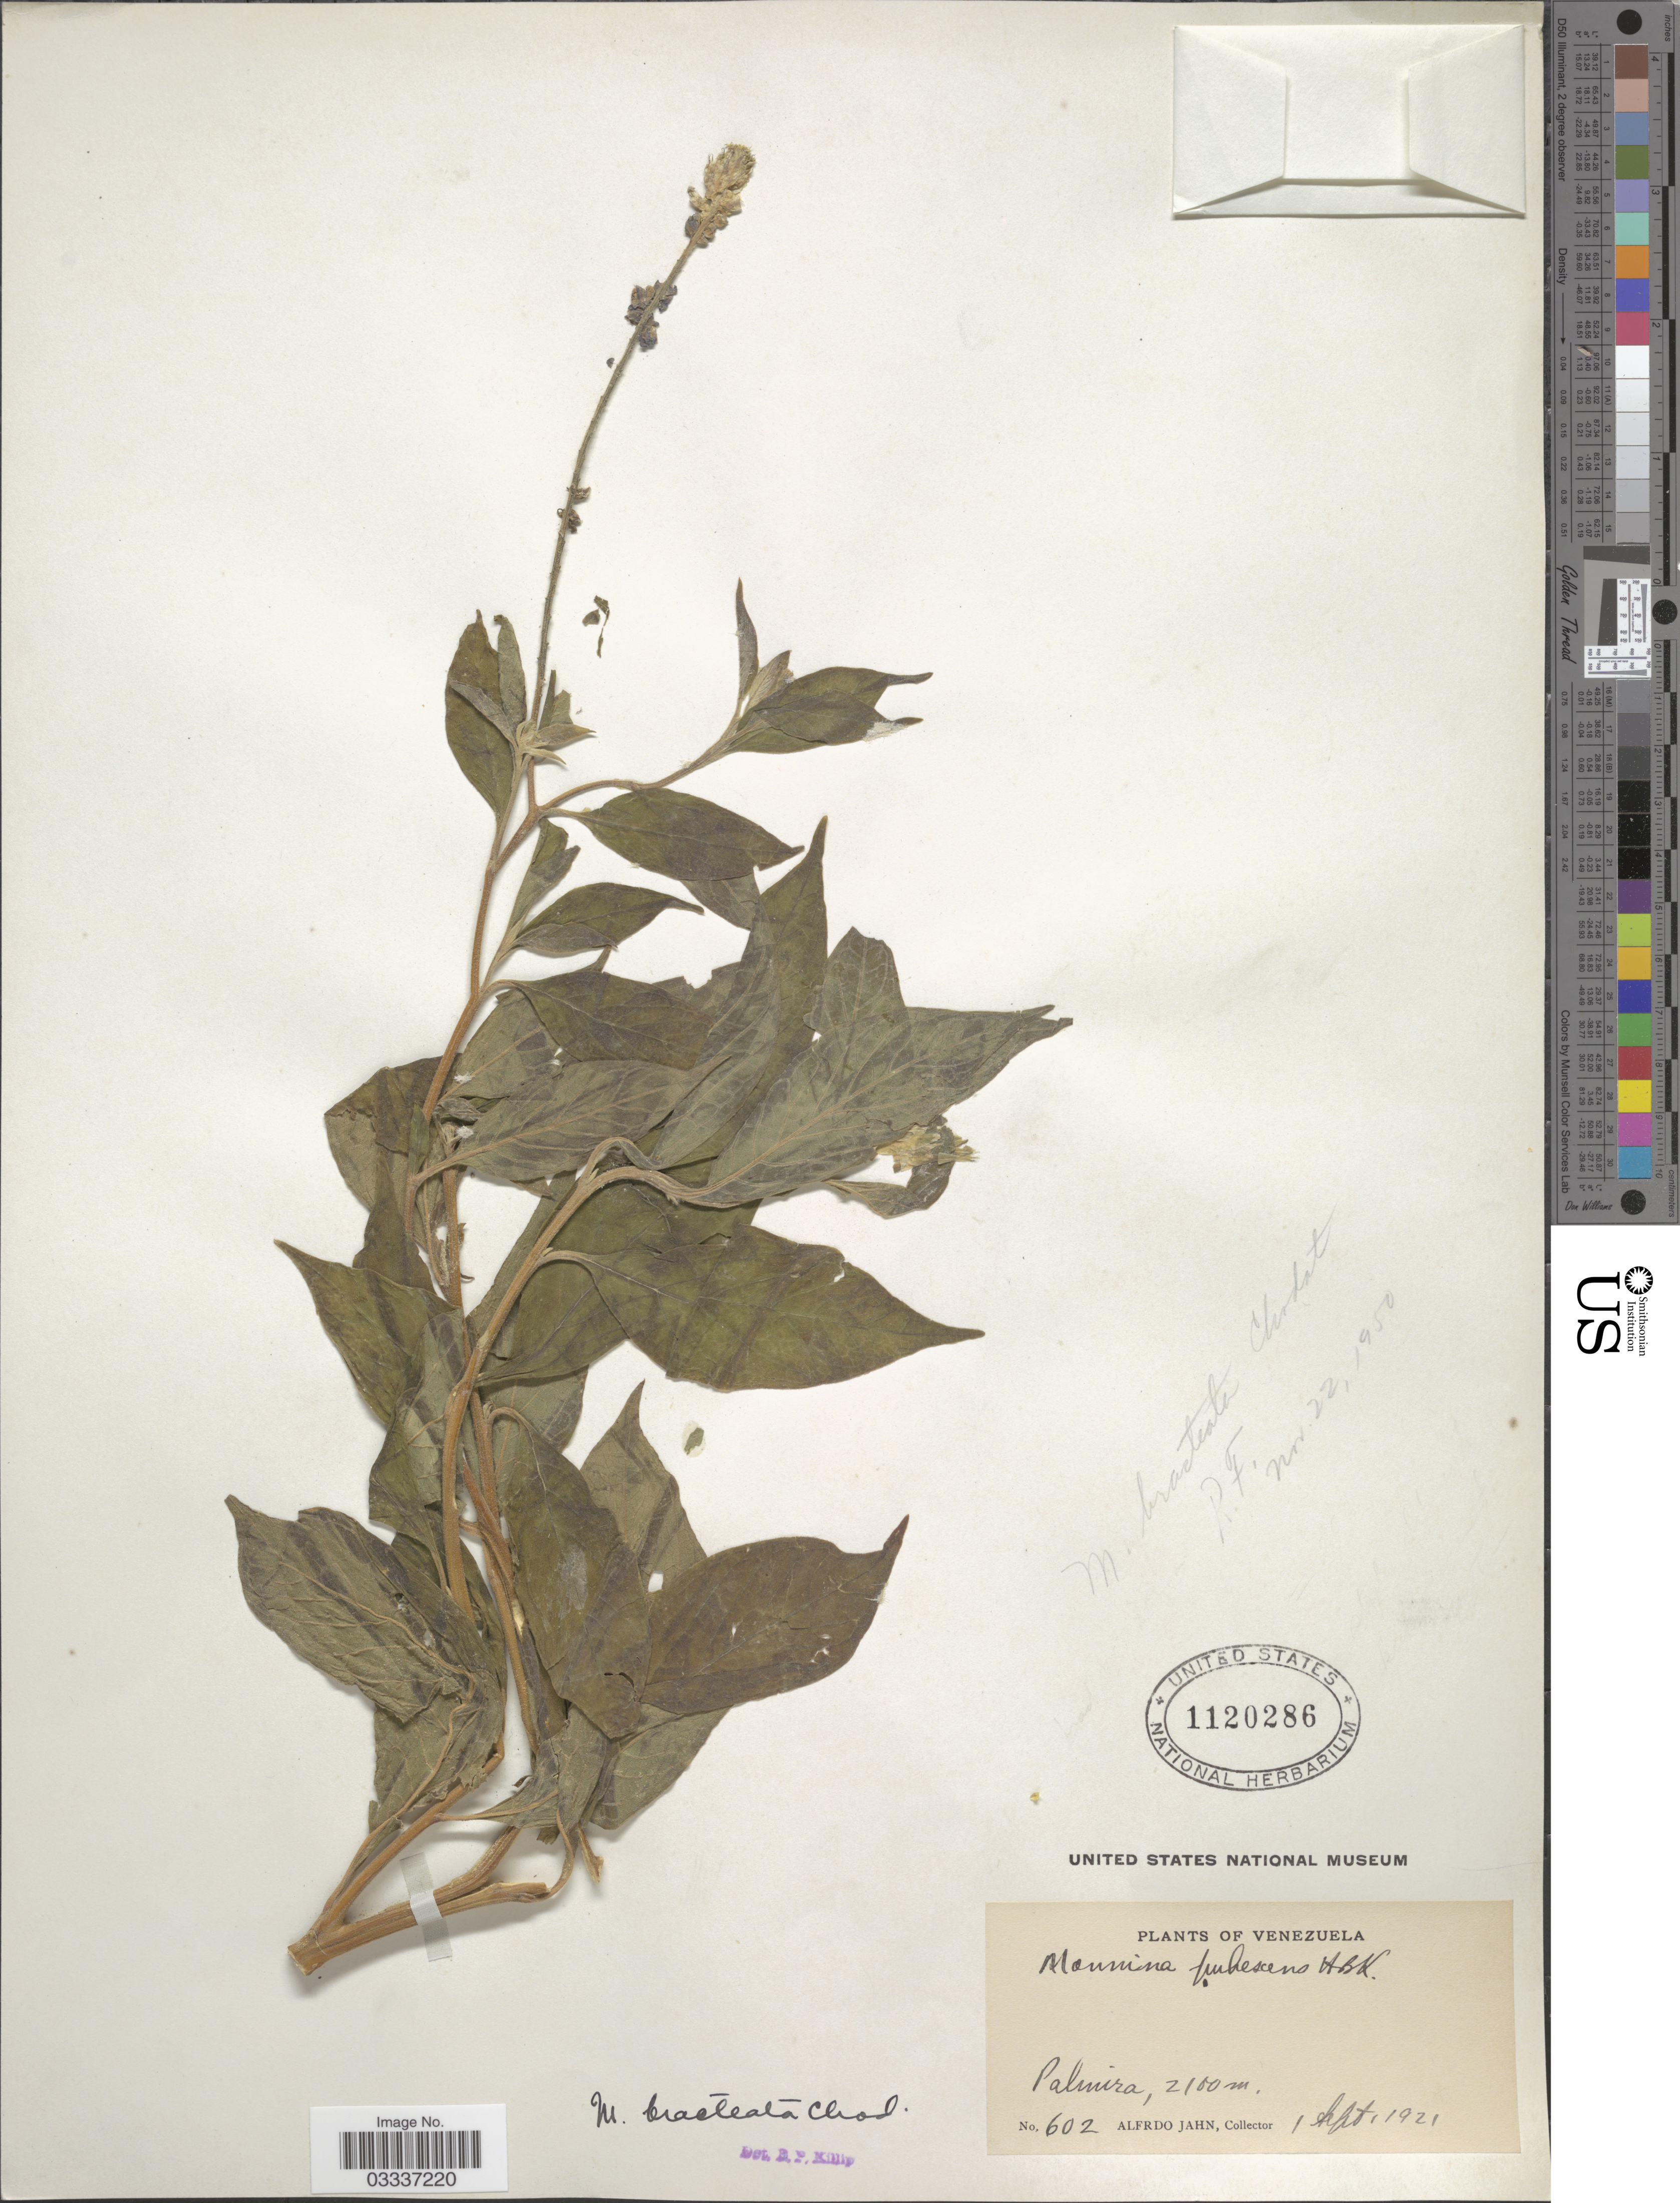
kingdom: Plantae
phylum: Tracheophyta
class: Magnoliopsida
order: Fabales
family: Polygalaceae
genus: Monnina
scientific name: Monnina bracteata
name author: Chodat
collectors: A. Jahn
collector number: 602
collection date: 1921-09-01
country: Venezuela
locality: Palmira.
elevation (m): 2100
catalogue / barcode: US 1120286